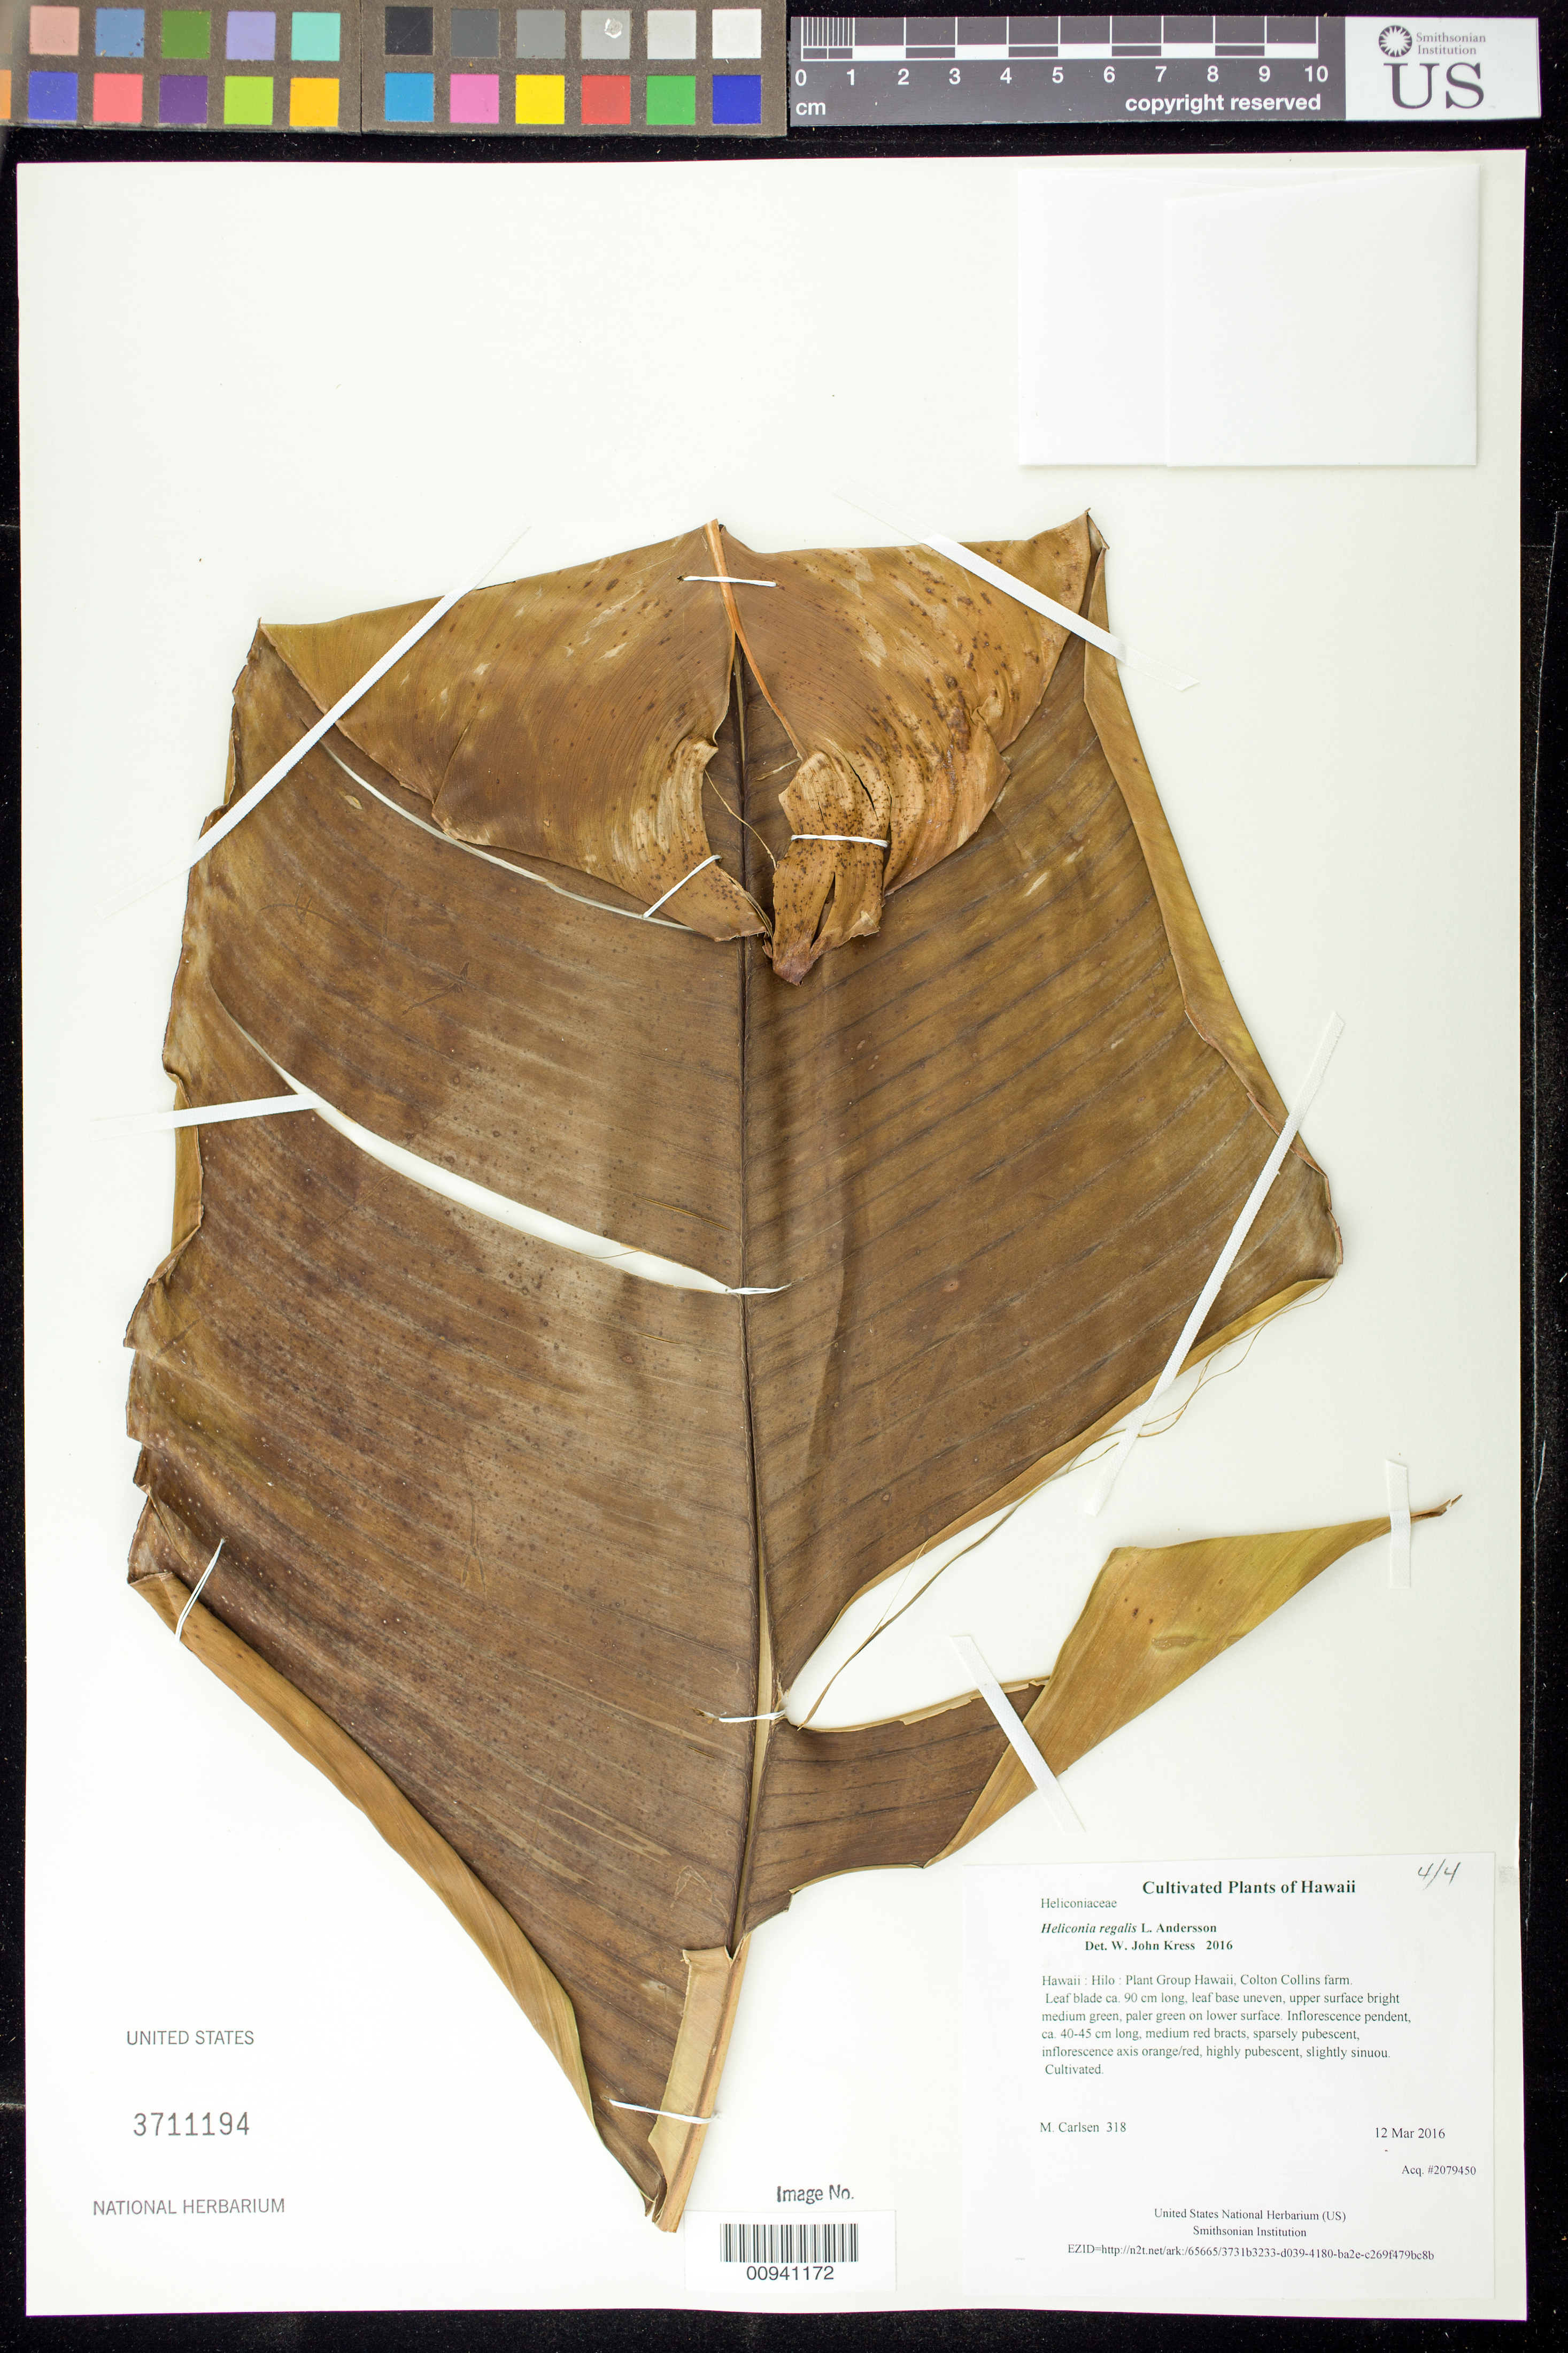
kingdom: Plantae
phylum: Tracheophyta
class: Liliopsida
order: Zingiberales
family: Heliconiaceae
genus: Heliconia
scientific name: Heliconia regalis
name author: L. Andersson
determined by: Kress, W. J., (US), Smithsonian Institution - National Museum of Natural History (UNITED STATES)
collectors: M. M. Carlsen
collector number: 318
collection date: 2016-03-12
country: United States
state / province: Hawaii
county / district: Hawaii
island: Hawaii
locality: Plant Group Hawaii, Colton Collins farm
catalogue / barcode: US 3711194